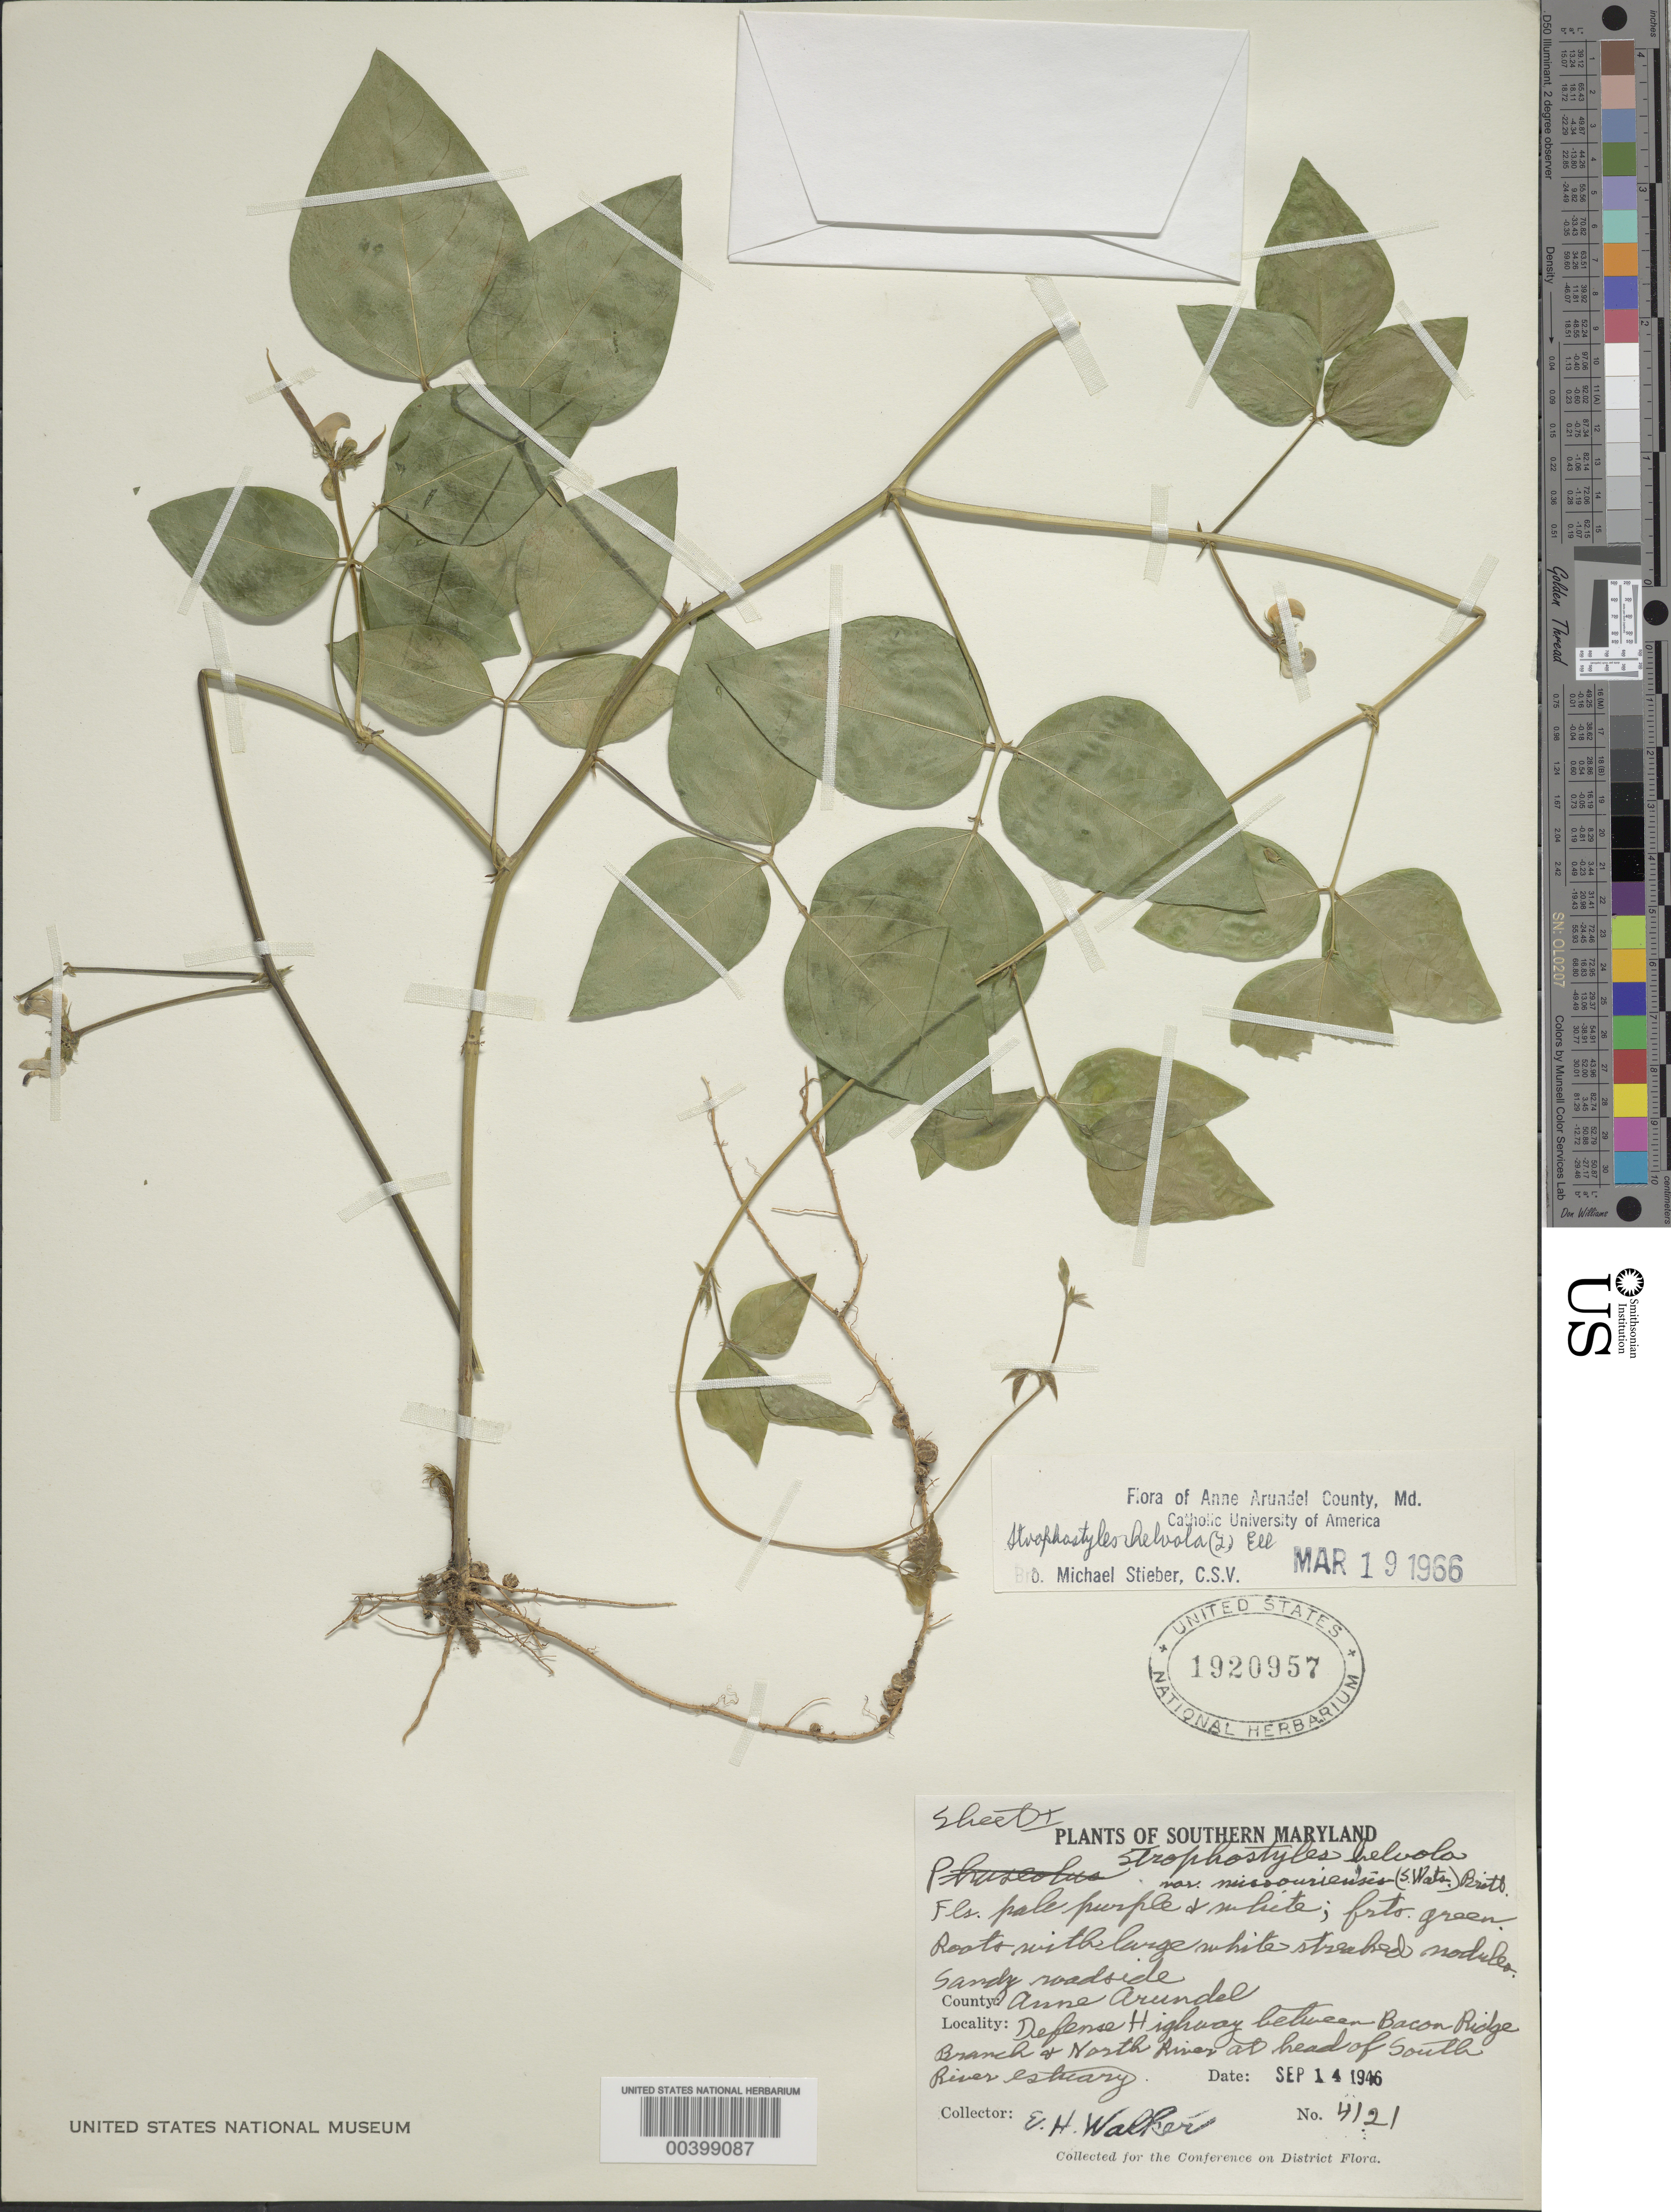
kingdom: Plantae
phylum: Tracheophyta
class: Magnoliopsida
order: Fabales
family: Fabaceae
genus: Strophostyles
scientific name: Strophostyles helvola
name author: (L.) Elliott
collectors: E. H. Walker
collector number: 4121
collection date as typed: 14 Sep 1946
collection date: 1946-09-14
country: United States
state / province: Maryland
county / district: Anne Arundel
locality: Defense Highway, at head of South River Estuary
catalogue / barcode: US 1920957